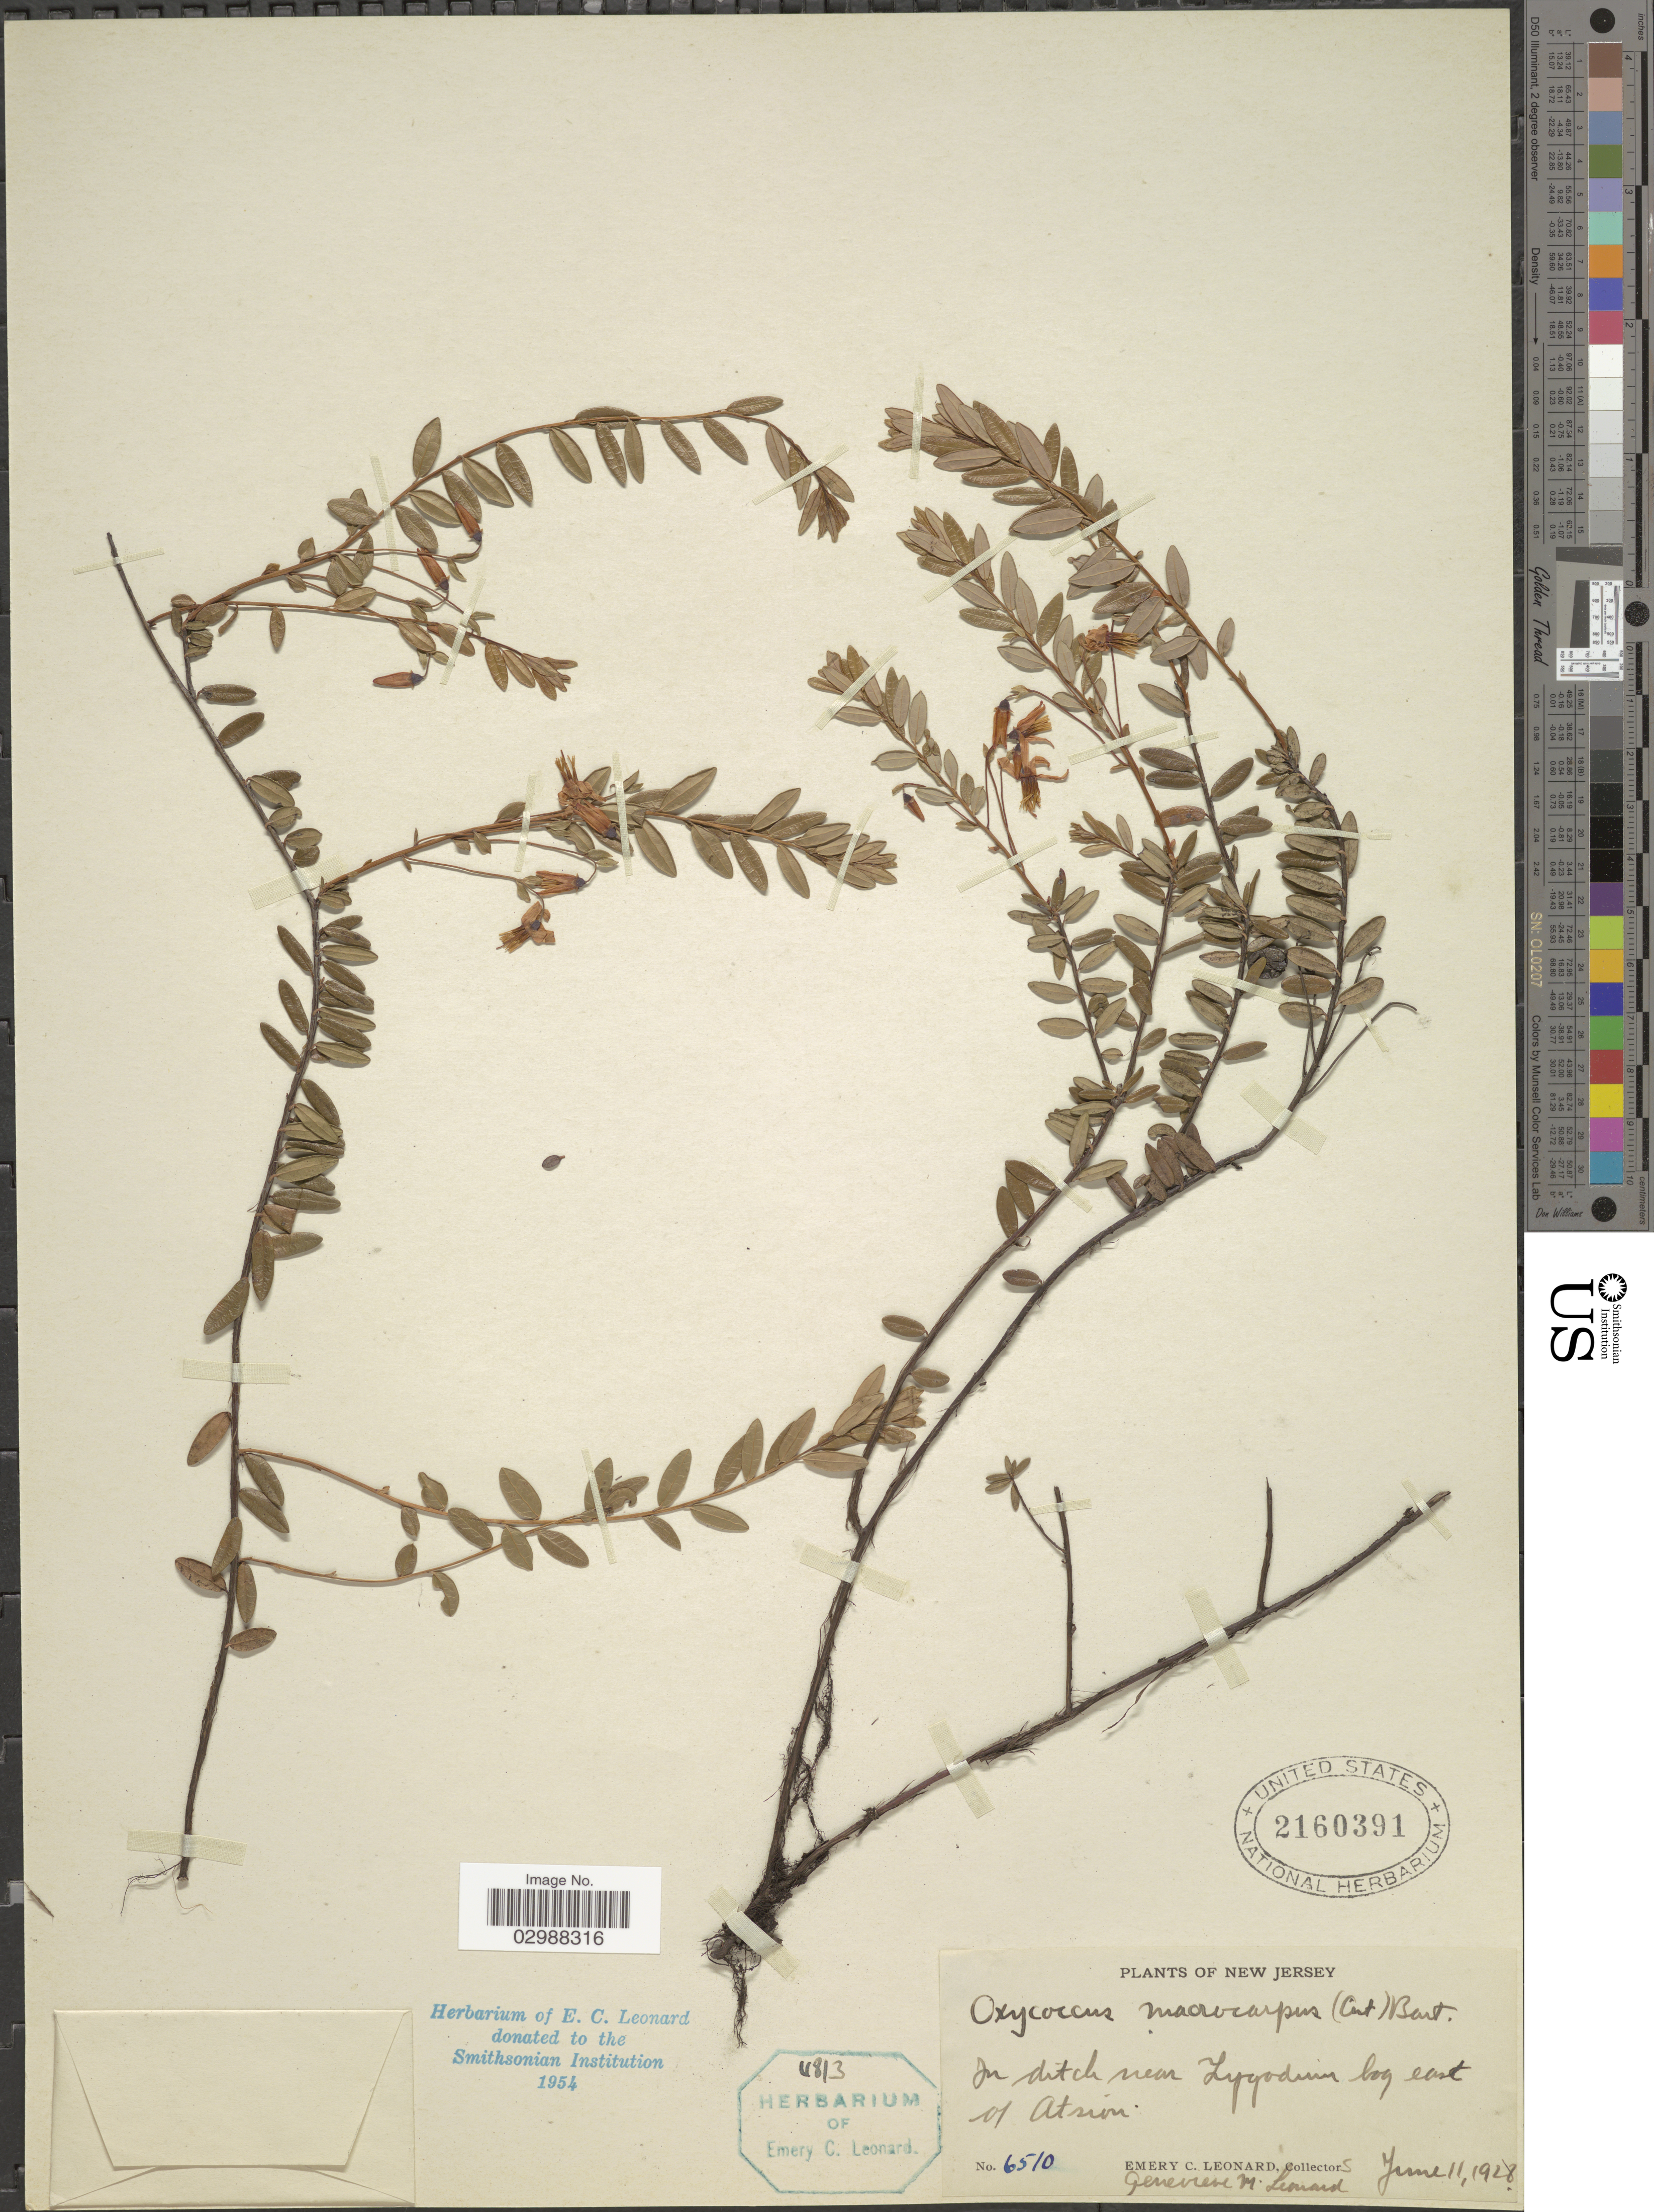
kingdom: Plantae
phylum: Tracheophyta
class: Magnoliopsida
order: Ericales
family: Ericaceae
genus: Vaccinium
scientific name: Vaccinium macrocarpon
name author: Aiton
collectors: E. C. Leonard & G. M. Leonard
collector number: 6510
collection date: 1928-06-11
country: United States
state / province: New Jersey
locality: In ditch near Lygodium bog east of Atsion.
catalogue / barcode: US 2160391